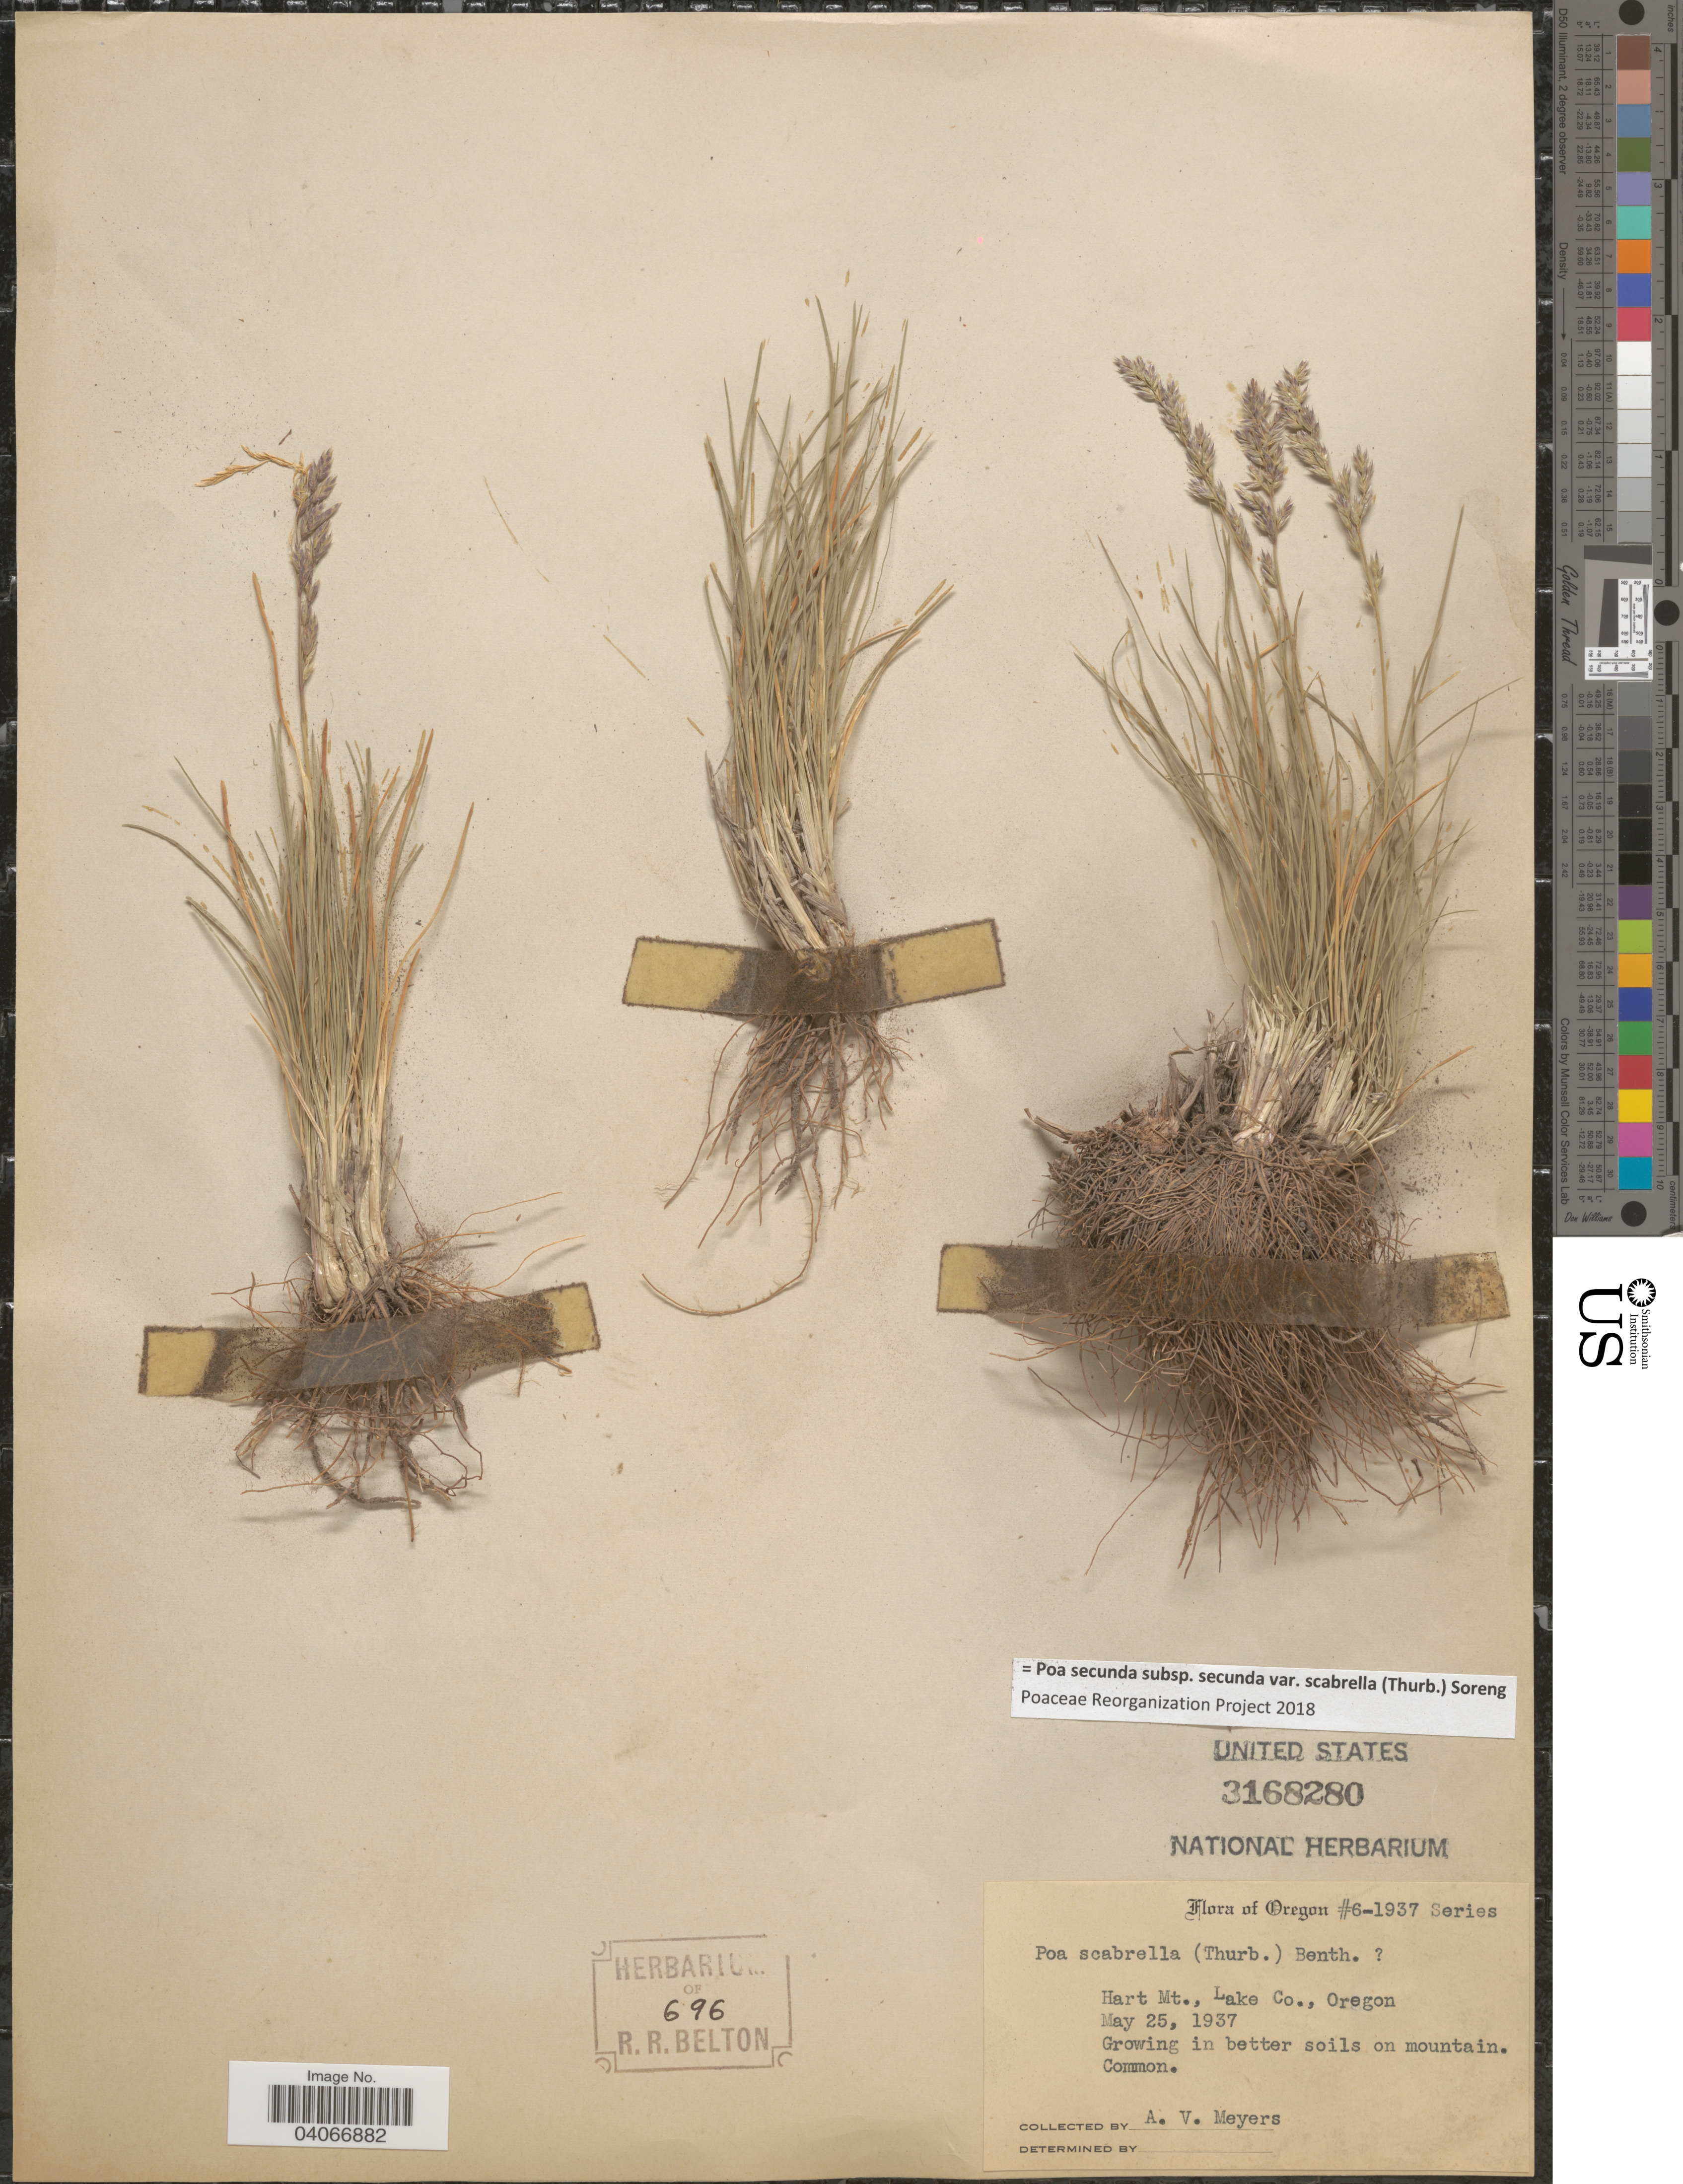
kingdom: Plantae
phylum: Tracheophyta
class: Liliopsida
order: Poales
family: Poaceae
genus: Poa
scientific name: Poa secunda subsp. secunda var. scabrella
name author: (Thurb.) Soreng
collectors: A. Meyers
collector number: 6-1937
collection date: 1937-05-25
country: United States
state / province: Oregon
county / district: Lake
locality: Hart Mt., Lake Co.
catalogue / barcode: US 3168280